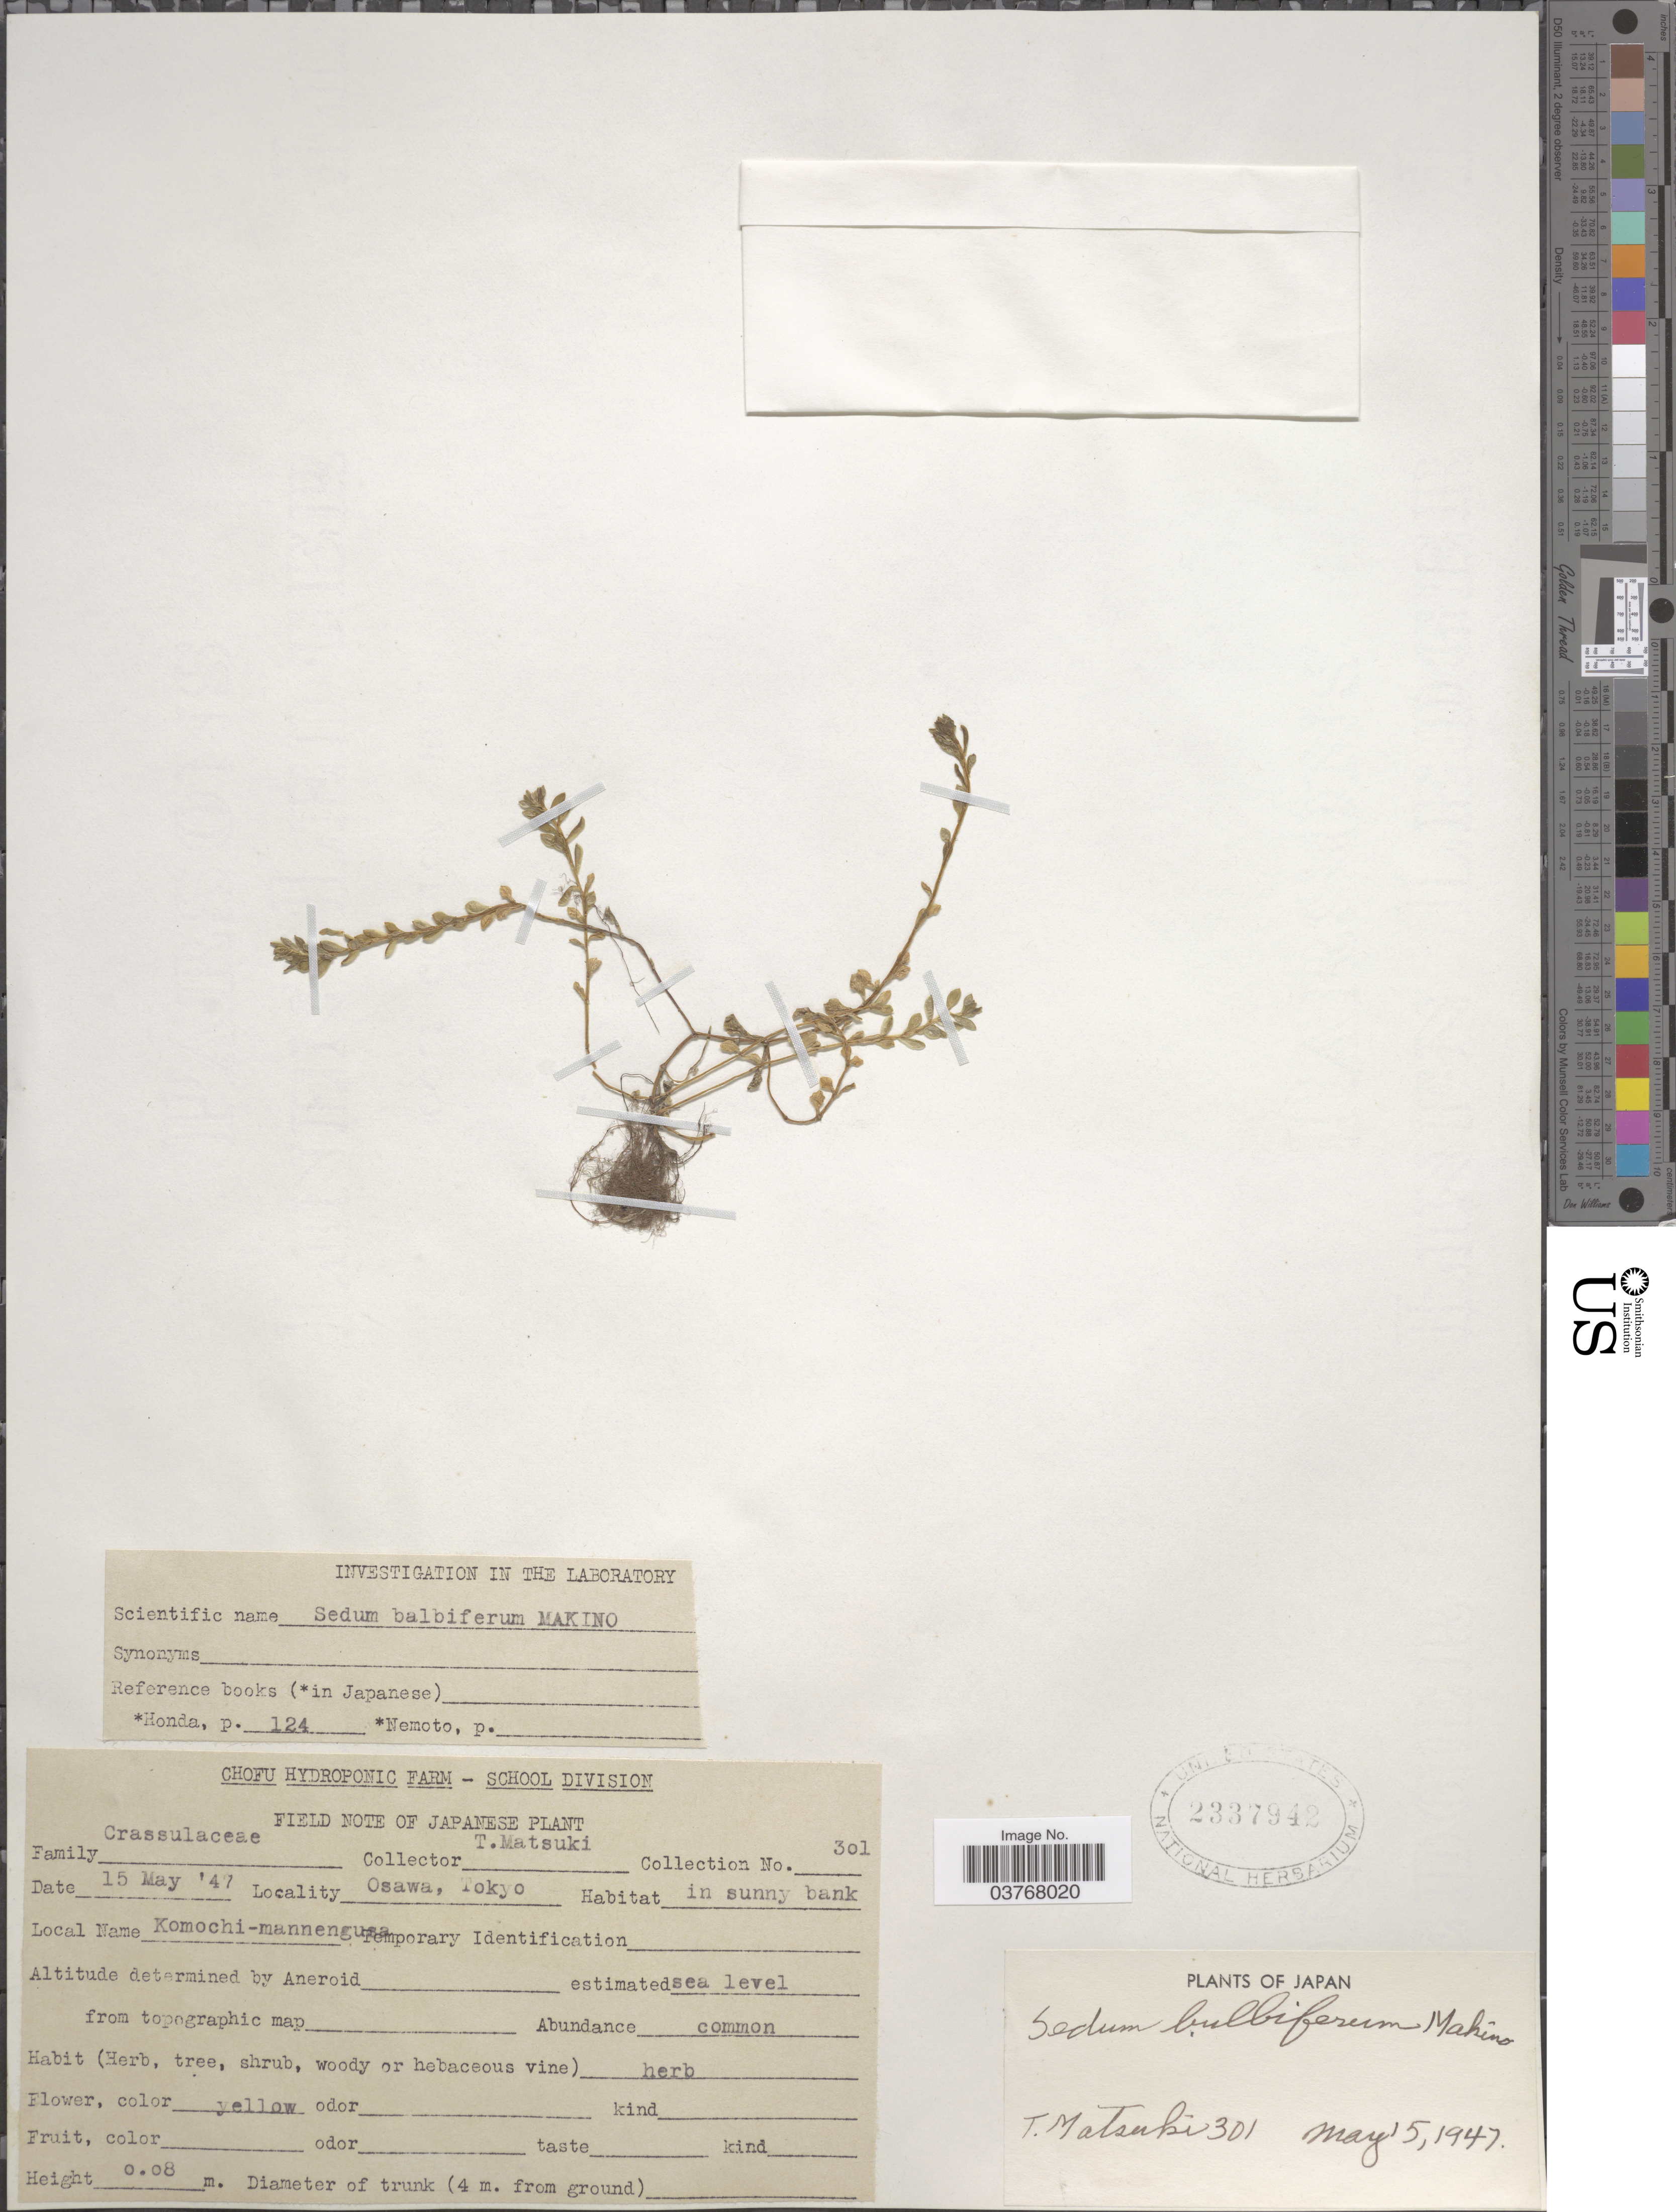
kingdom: Plantae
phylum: Tracheophyta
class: Magnoliopsida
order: Saxifragales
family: Crassulaceae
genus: Sedum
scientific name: Sedum bulbiferum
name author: Makino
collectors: T. Matsuki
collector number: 301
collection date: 1947-05-15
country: Japan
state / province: Tokyo, Federal City of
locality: Osawa, Tokyo.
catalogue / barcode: US 2337942